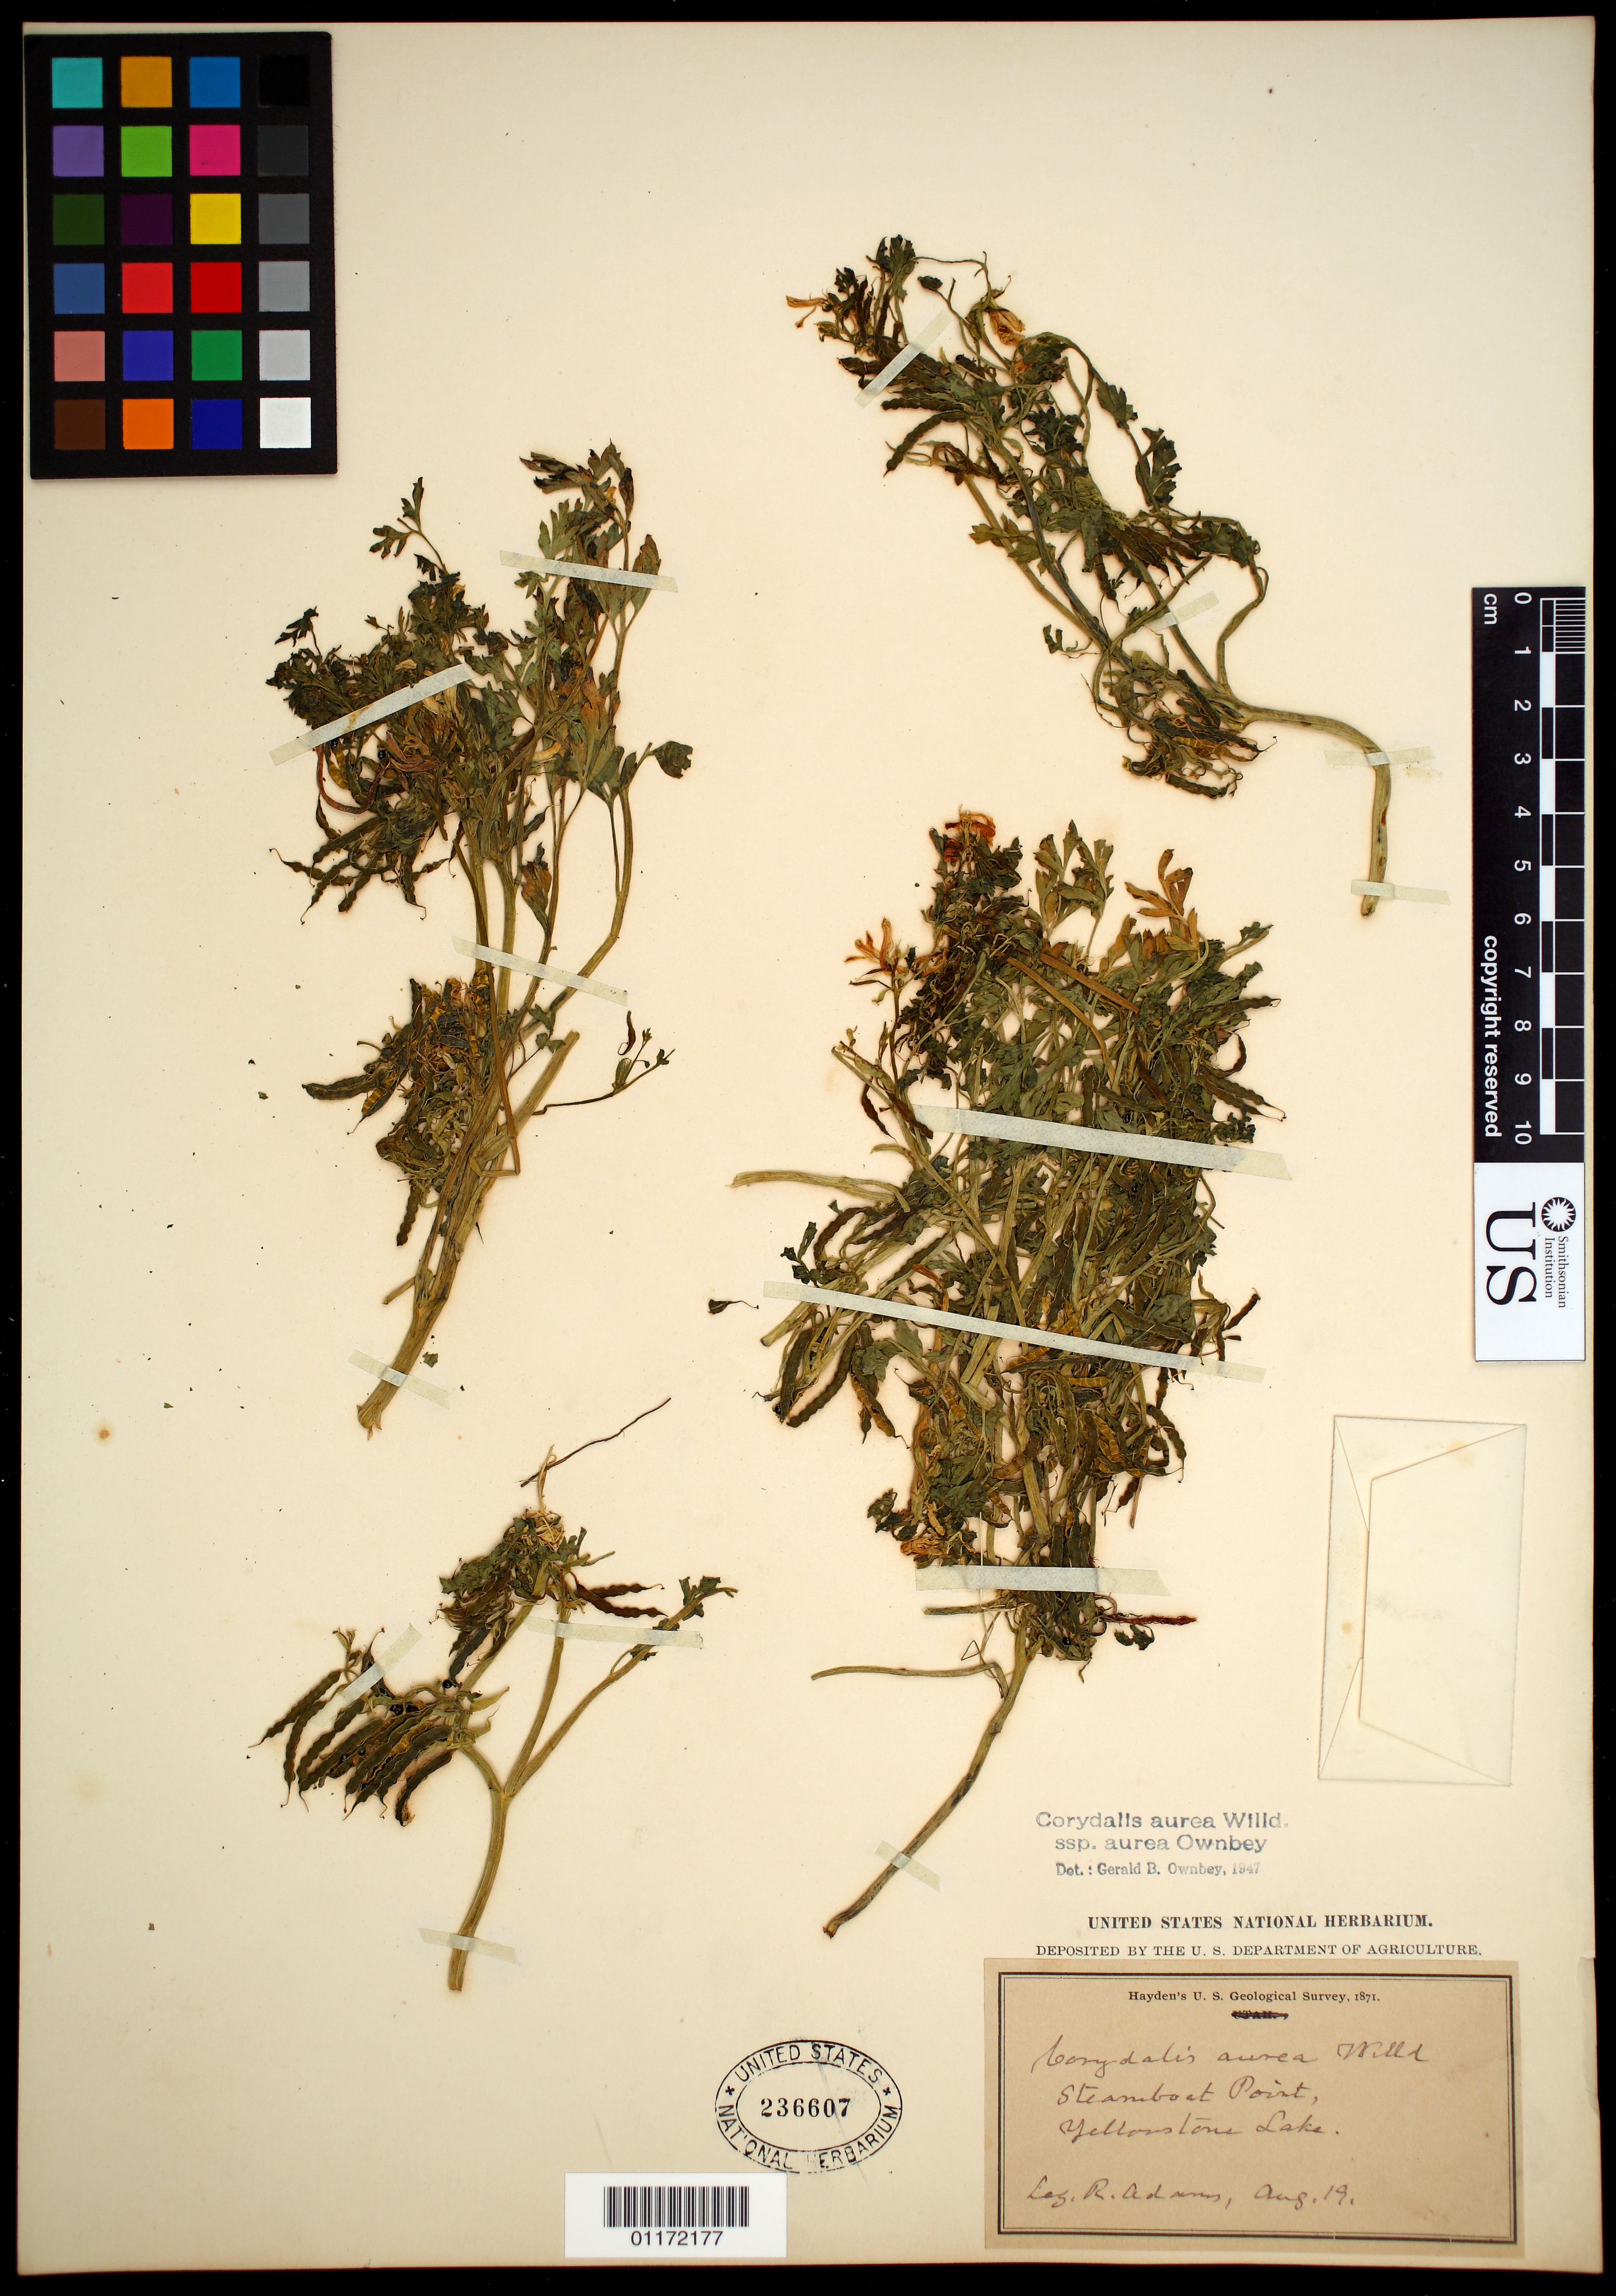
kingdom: Plantae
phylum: Tracheophyta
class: Magnoliopsida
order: Ranunculales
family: Papaveraceae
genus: Corydalis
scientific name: Corydalis aurea subsp. aurea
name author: Willd.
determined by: Ownbey, G. B.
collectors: R. Adams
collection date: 1871-08-19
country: United States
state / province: Wyoming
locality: Steamboat Point, Yellowstone Lake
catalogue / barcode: US 236607